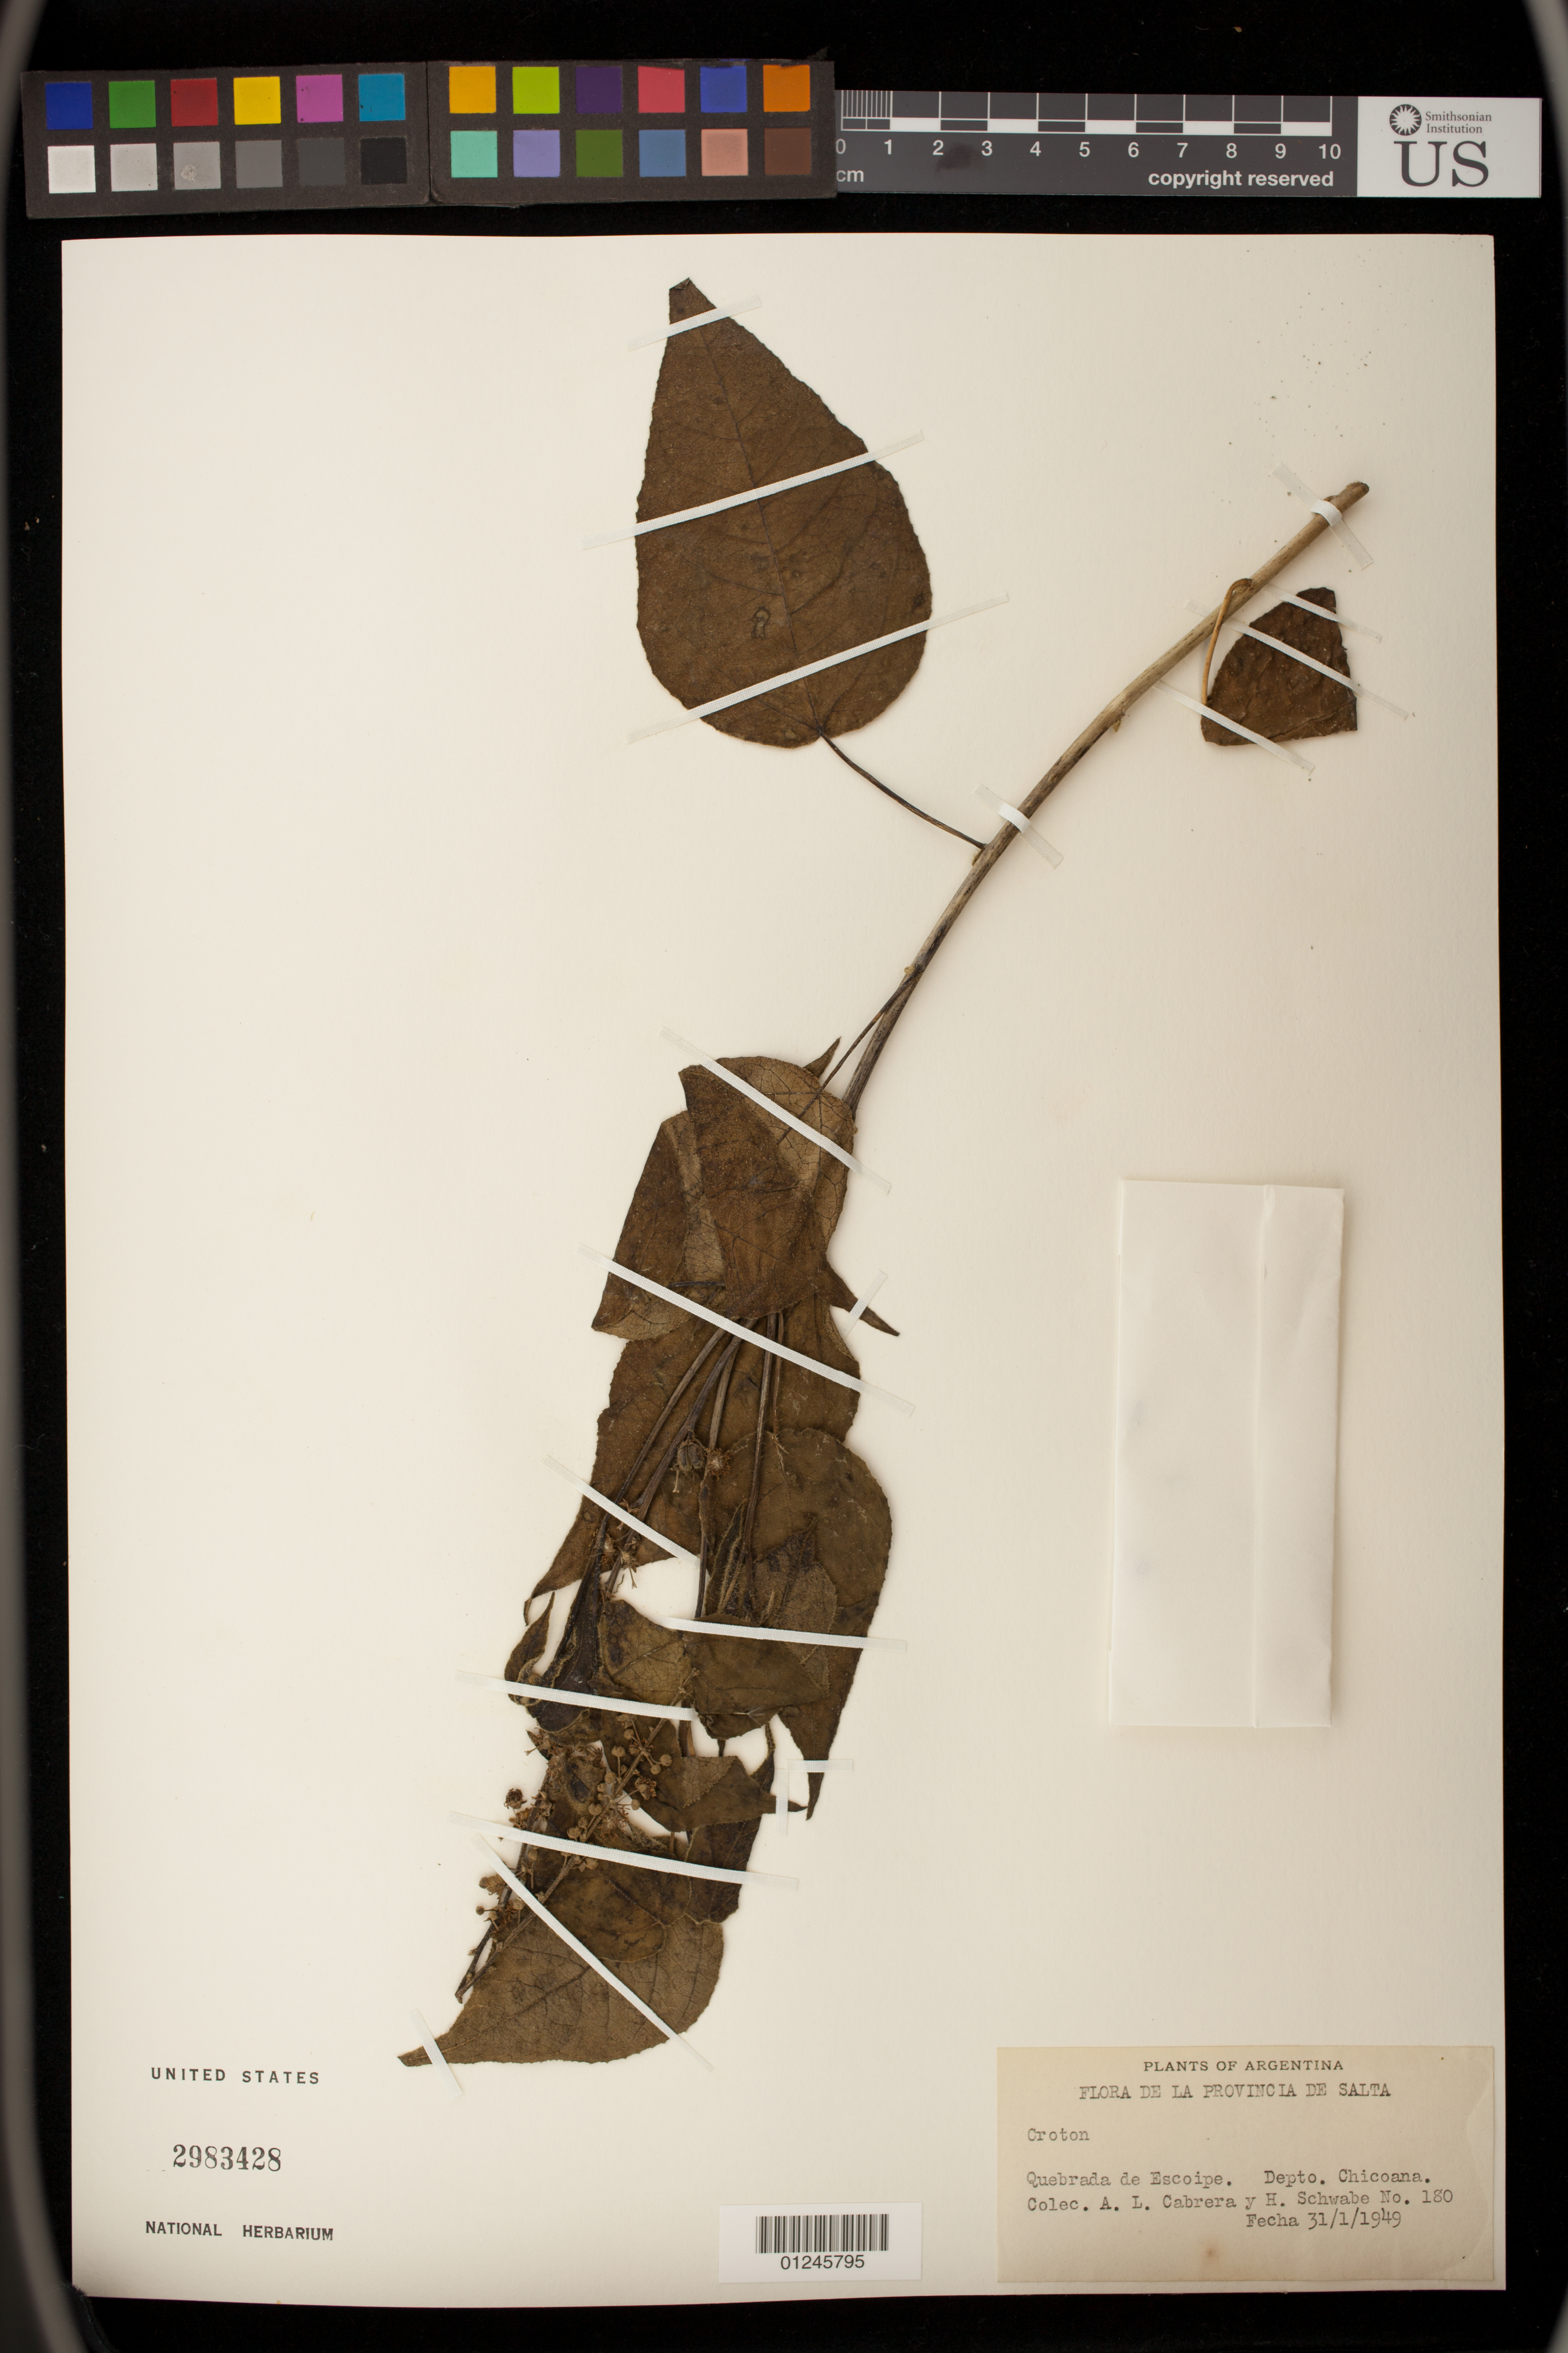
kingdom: Plantae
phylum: Tracheophyta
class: Magnoliopsida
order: Malpighiales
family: Euphorbiaceae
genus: Croton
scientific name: Croton saltensis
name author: Griseb.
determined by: Berry, Paul E.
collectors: A. L. Cabrera & H. Schwabe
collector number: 180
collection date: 1949-01-31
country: Argentina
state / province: Salta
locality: Quaebrada de Escoipe. Depto. Chicoana.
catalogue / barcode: US 2983428